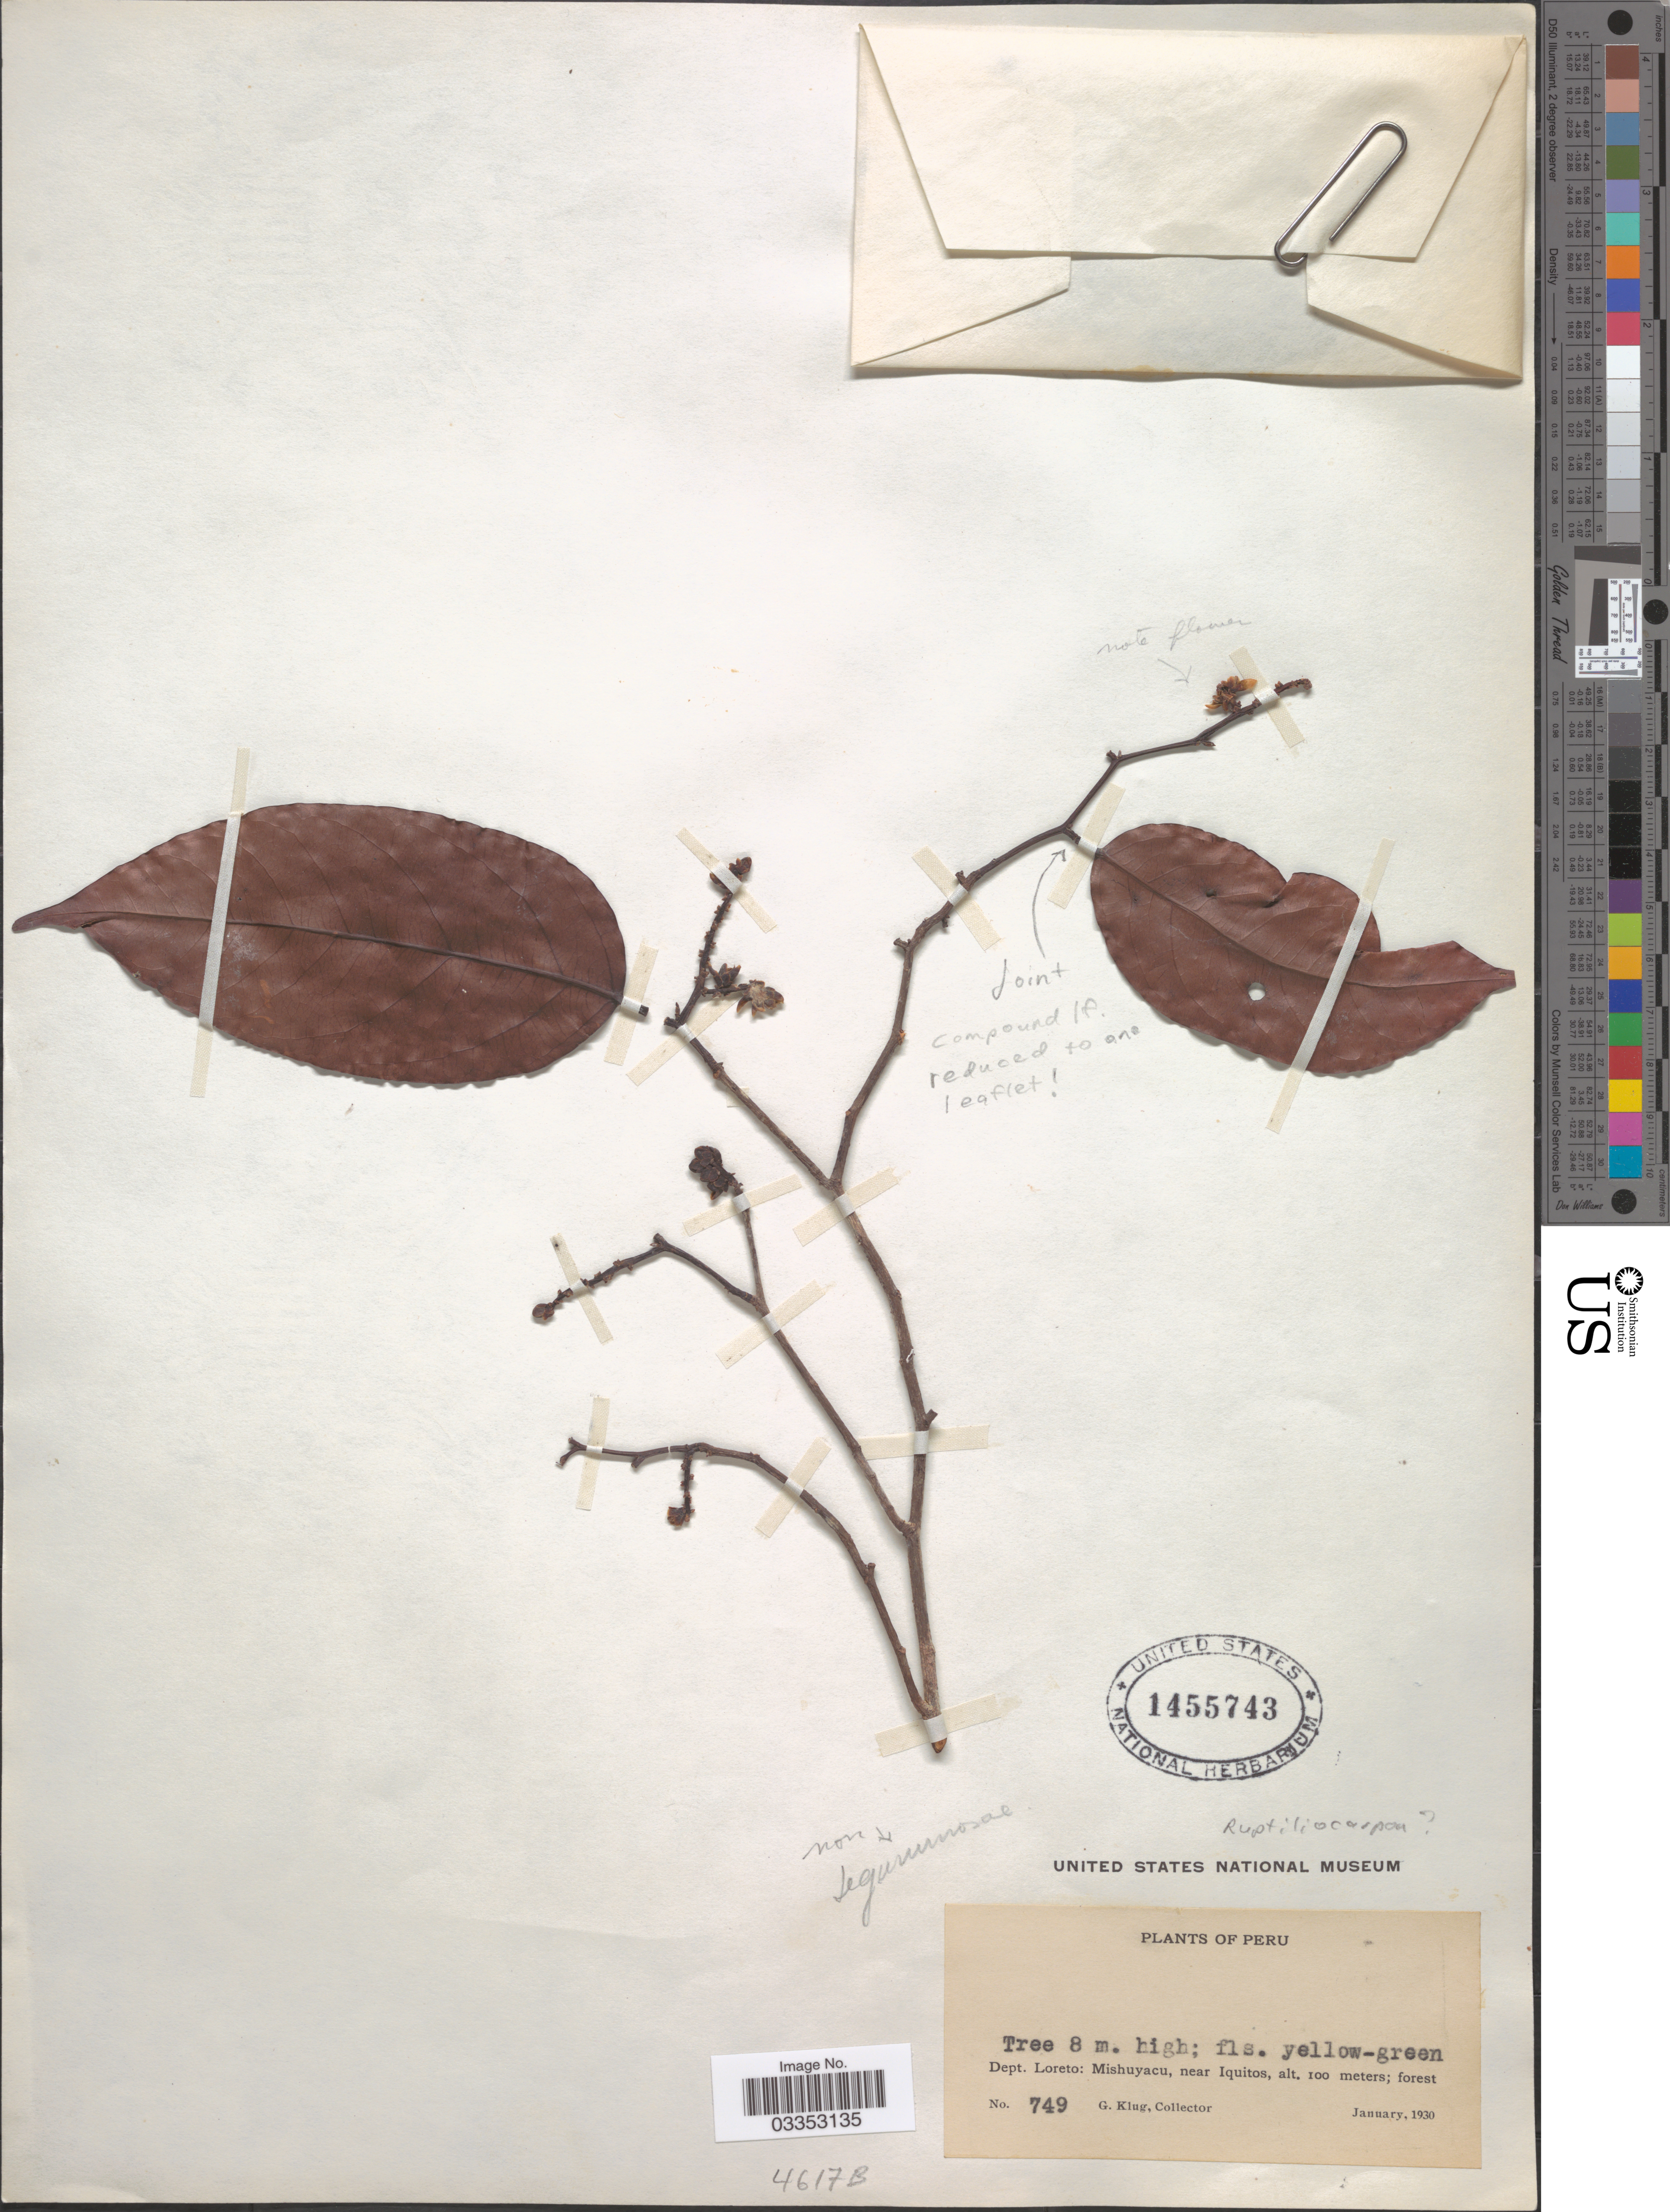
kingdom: Plantae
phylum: Tracheophyta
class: Magnoliopsida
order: Celastrales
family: Lepidobotryaceae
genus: Ruptiliocarpon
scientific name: Ruptiliocarpon caracolito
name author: Hammel & N. Zamora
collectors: G. Klug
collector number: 749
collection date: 1930-01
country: Peru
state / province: Loreto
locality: Dept. Loreto: Mishuyacu, near Iquitos.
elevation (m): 100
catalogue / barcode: US 1455743